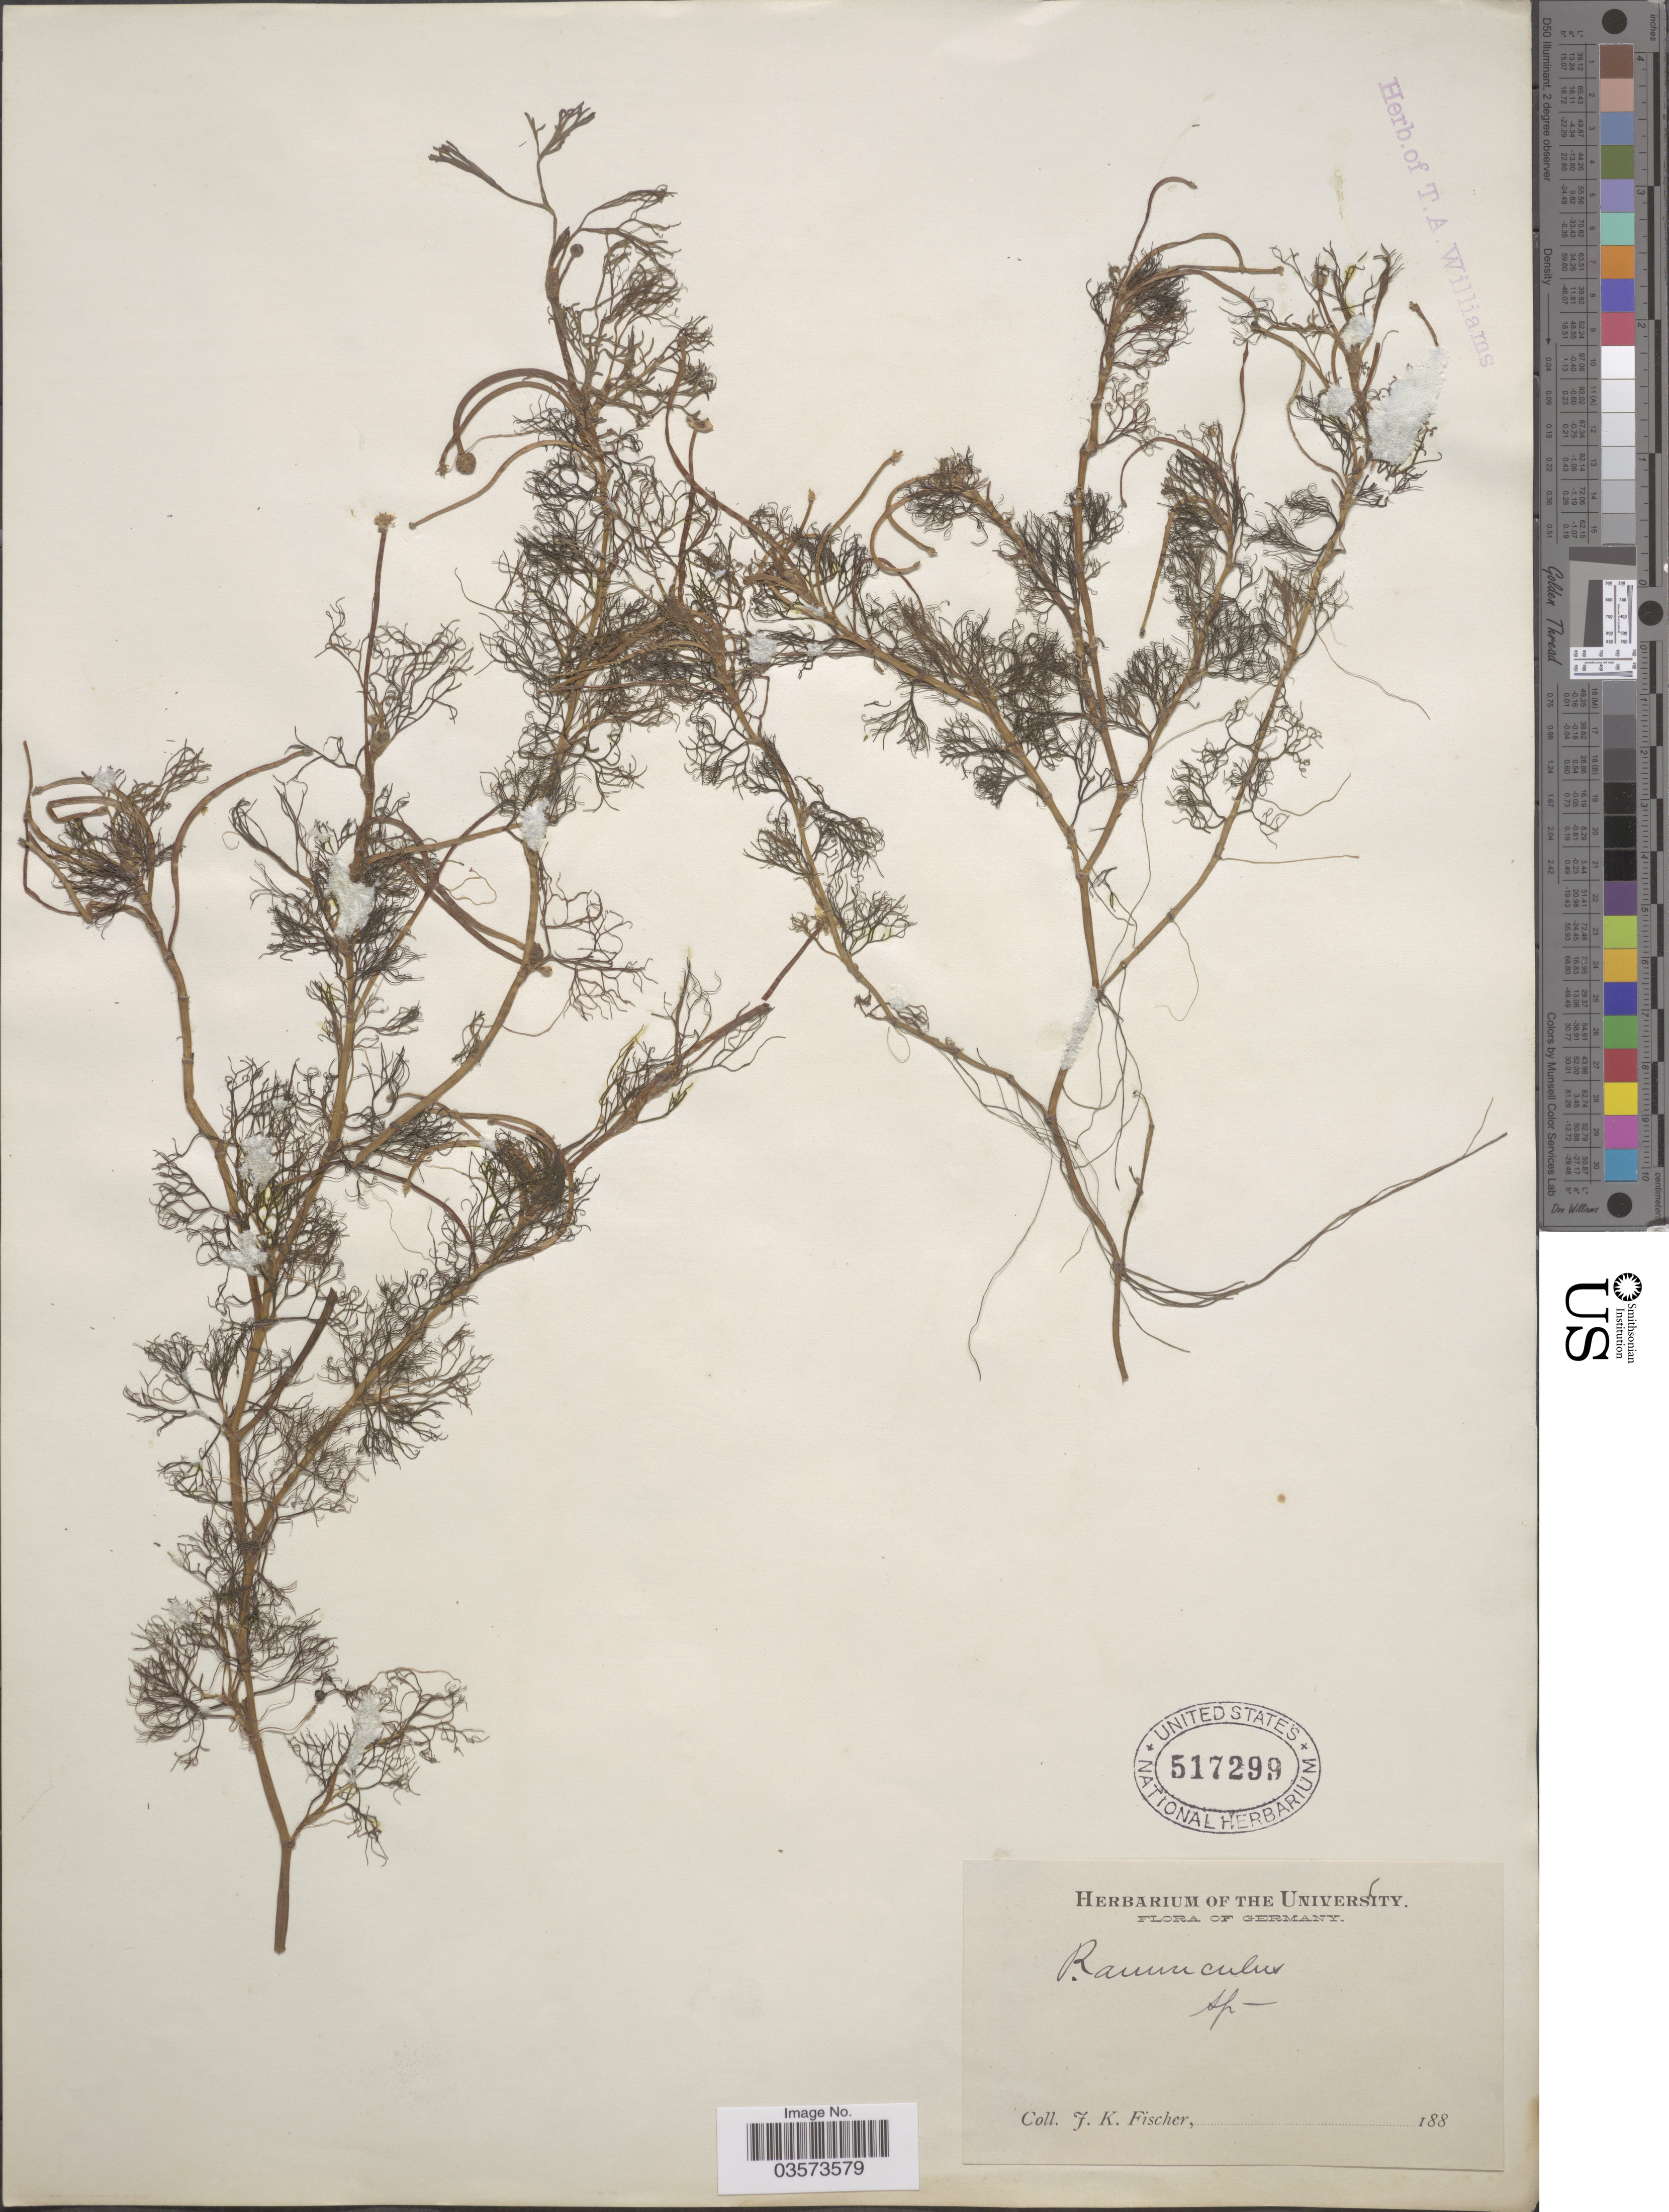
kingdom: Plantae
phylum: Tracheophyta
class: Magnoliopsida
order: Ranunculales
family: Ranunculaceae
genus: Ranunculus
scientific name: Ranunculus trichophyllus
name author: Chaix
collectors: J. Fischer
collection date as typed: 188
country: Germany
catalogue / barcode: US 517299